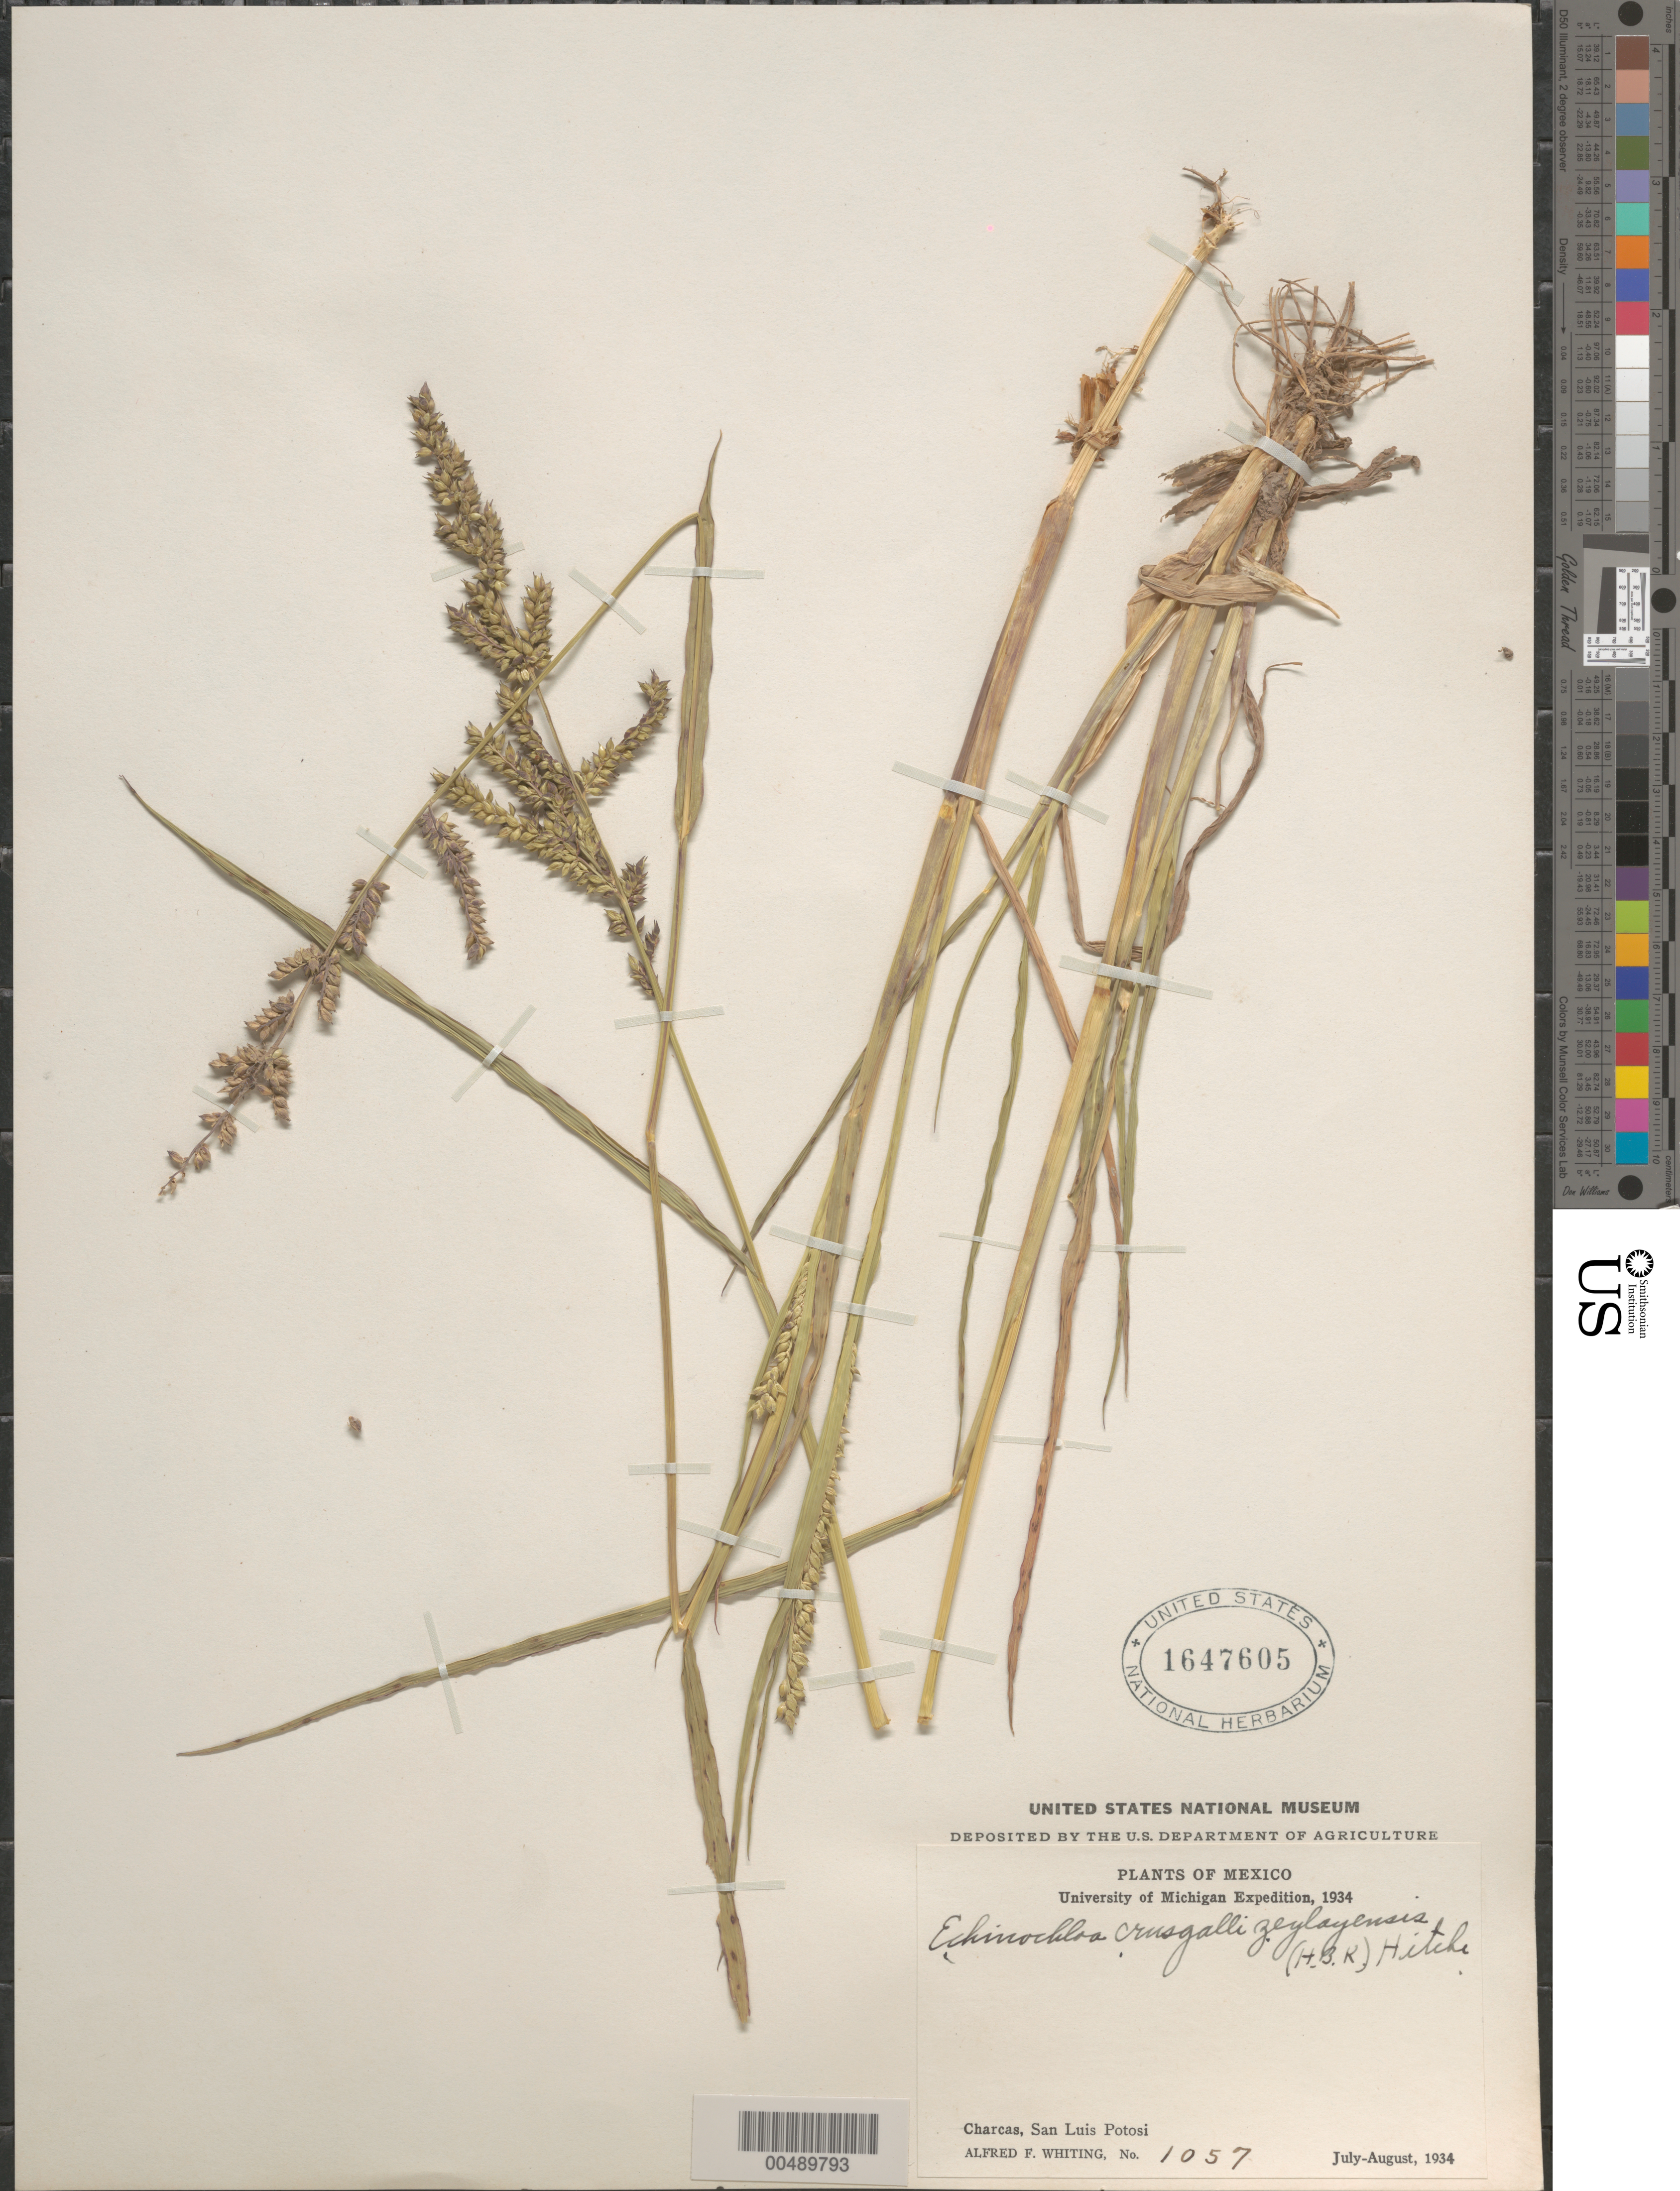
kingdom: Plantae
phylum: Tracheophyta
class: Liliopsida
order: Poales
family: Poaceae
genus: Echinochloa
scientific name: Echinochloa crus-galli var. zelayensis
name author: (Kunth) Hitchc.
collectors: A. F. Whiting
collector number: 1057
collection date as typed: Jul 1934 to Aug 1934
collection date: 1934-07/1934-08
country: Mexico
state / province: San Luis Potosi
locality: Charcas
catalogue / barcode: US 1647605